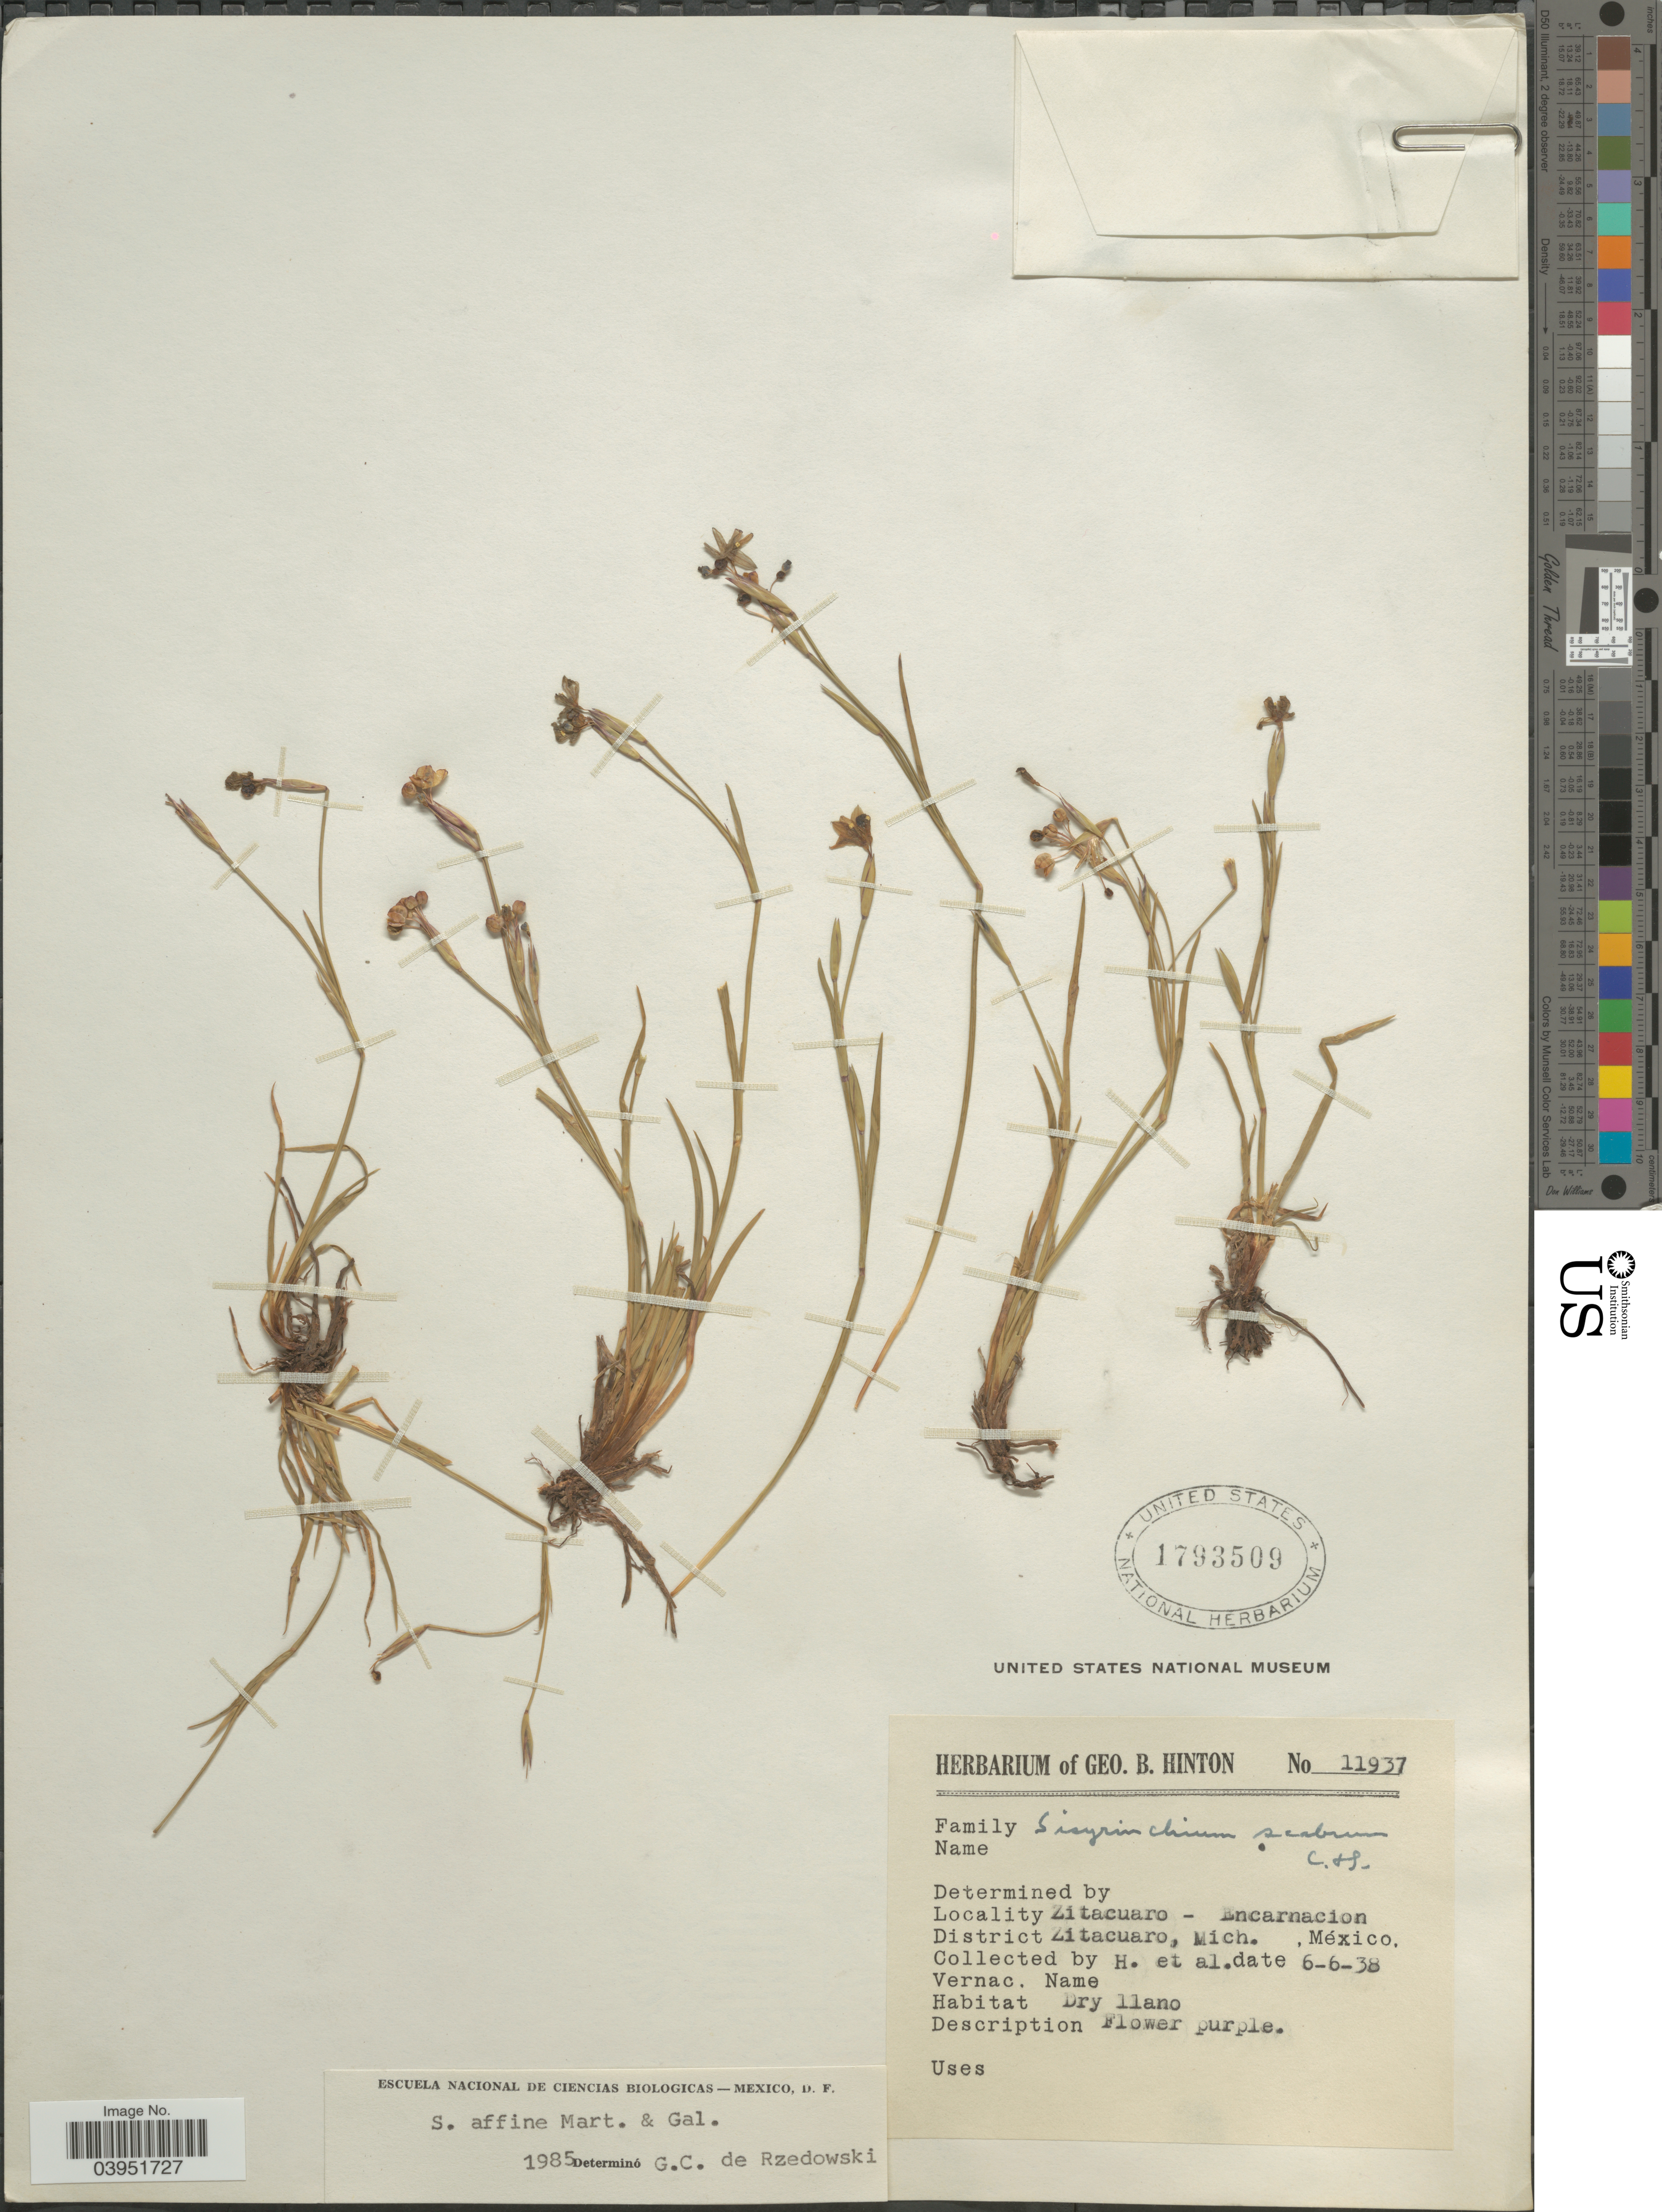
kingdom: Plantae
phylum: Tracheophyta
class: Liliopsida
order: Asparagales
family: Iridaceae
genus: Sisyrinchium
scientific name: Sisyrinchium affine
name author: M. Martens & Galeotti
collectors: G. B. Hinton & et al.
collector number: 11937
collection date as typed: Transcribed d/m/y: 6/6/38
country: Mexico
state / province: Michoacán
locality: Zitacuaro - Encarnacion. District Zitacuaro.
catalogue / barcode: US 1793509